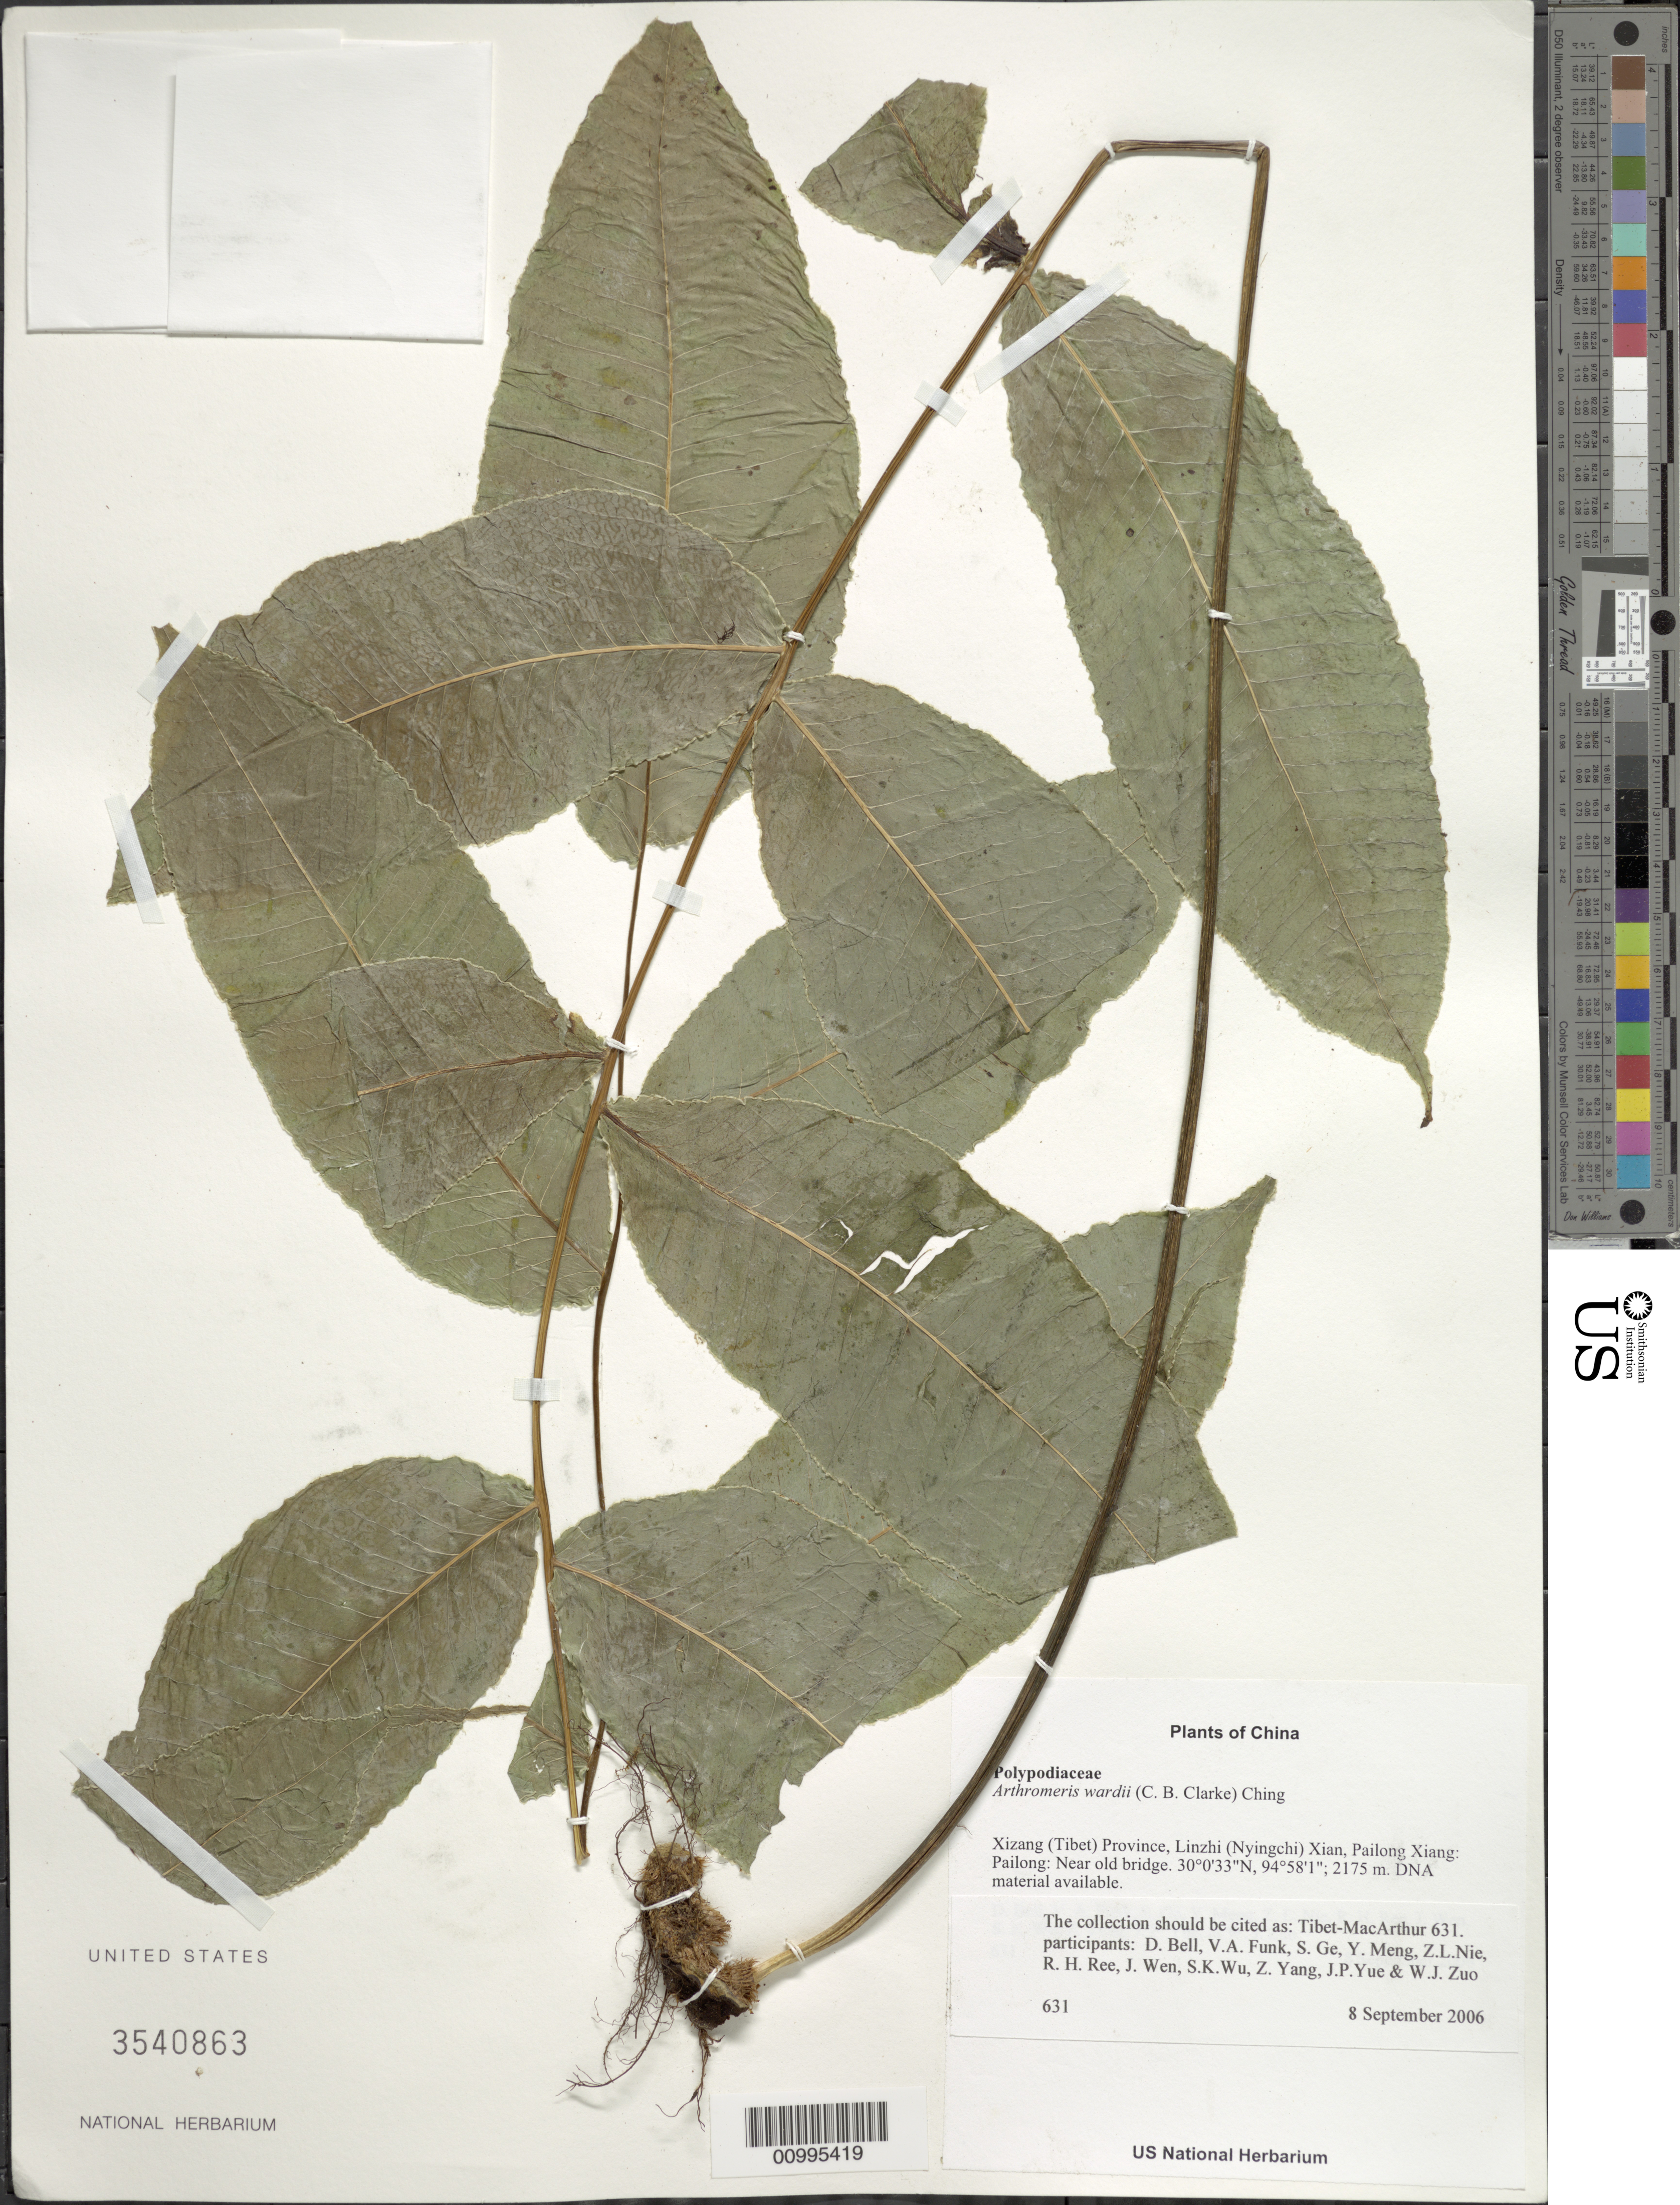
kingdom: Plantae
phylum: Tracheophyta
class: Polypodiopsida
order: Polypodiales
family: Polypodiaceae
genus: Arthromeris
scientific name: Arthromeris wardii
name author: (C.B. Clarke) Ching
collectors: Tibet-MacArthur, D. A. Bell, V. Funk, S. Ge, Y. Meng, Z. Nie, R. Ree, J. Wen, S. K. Wu, Z. Yang, J. Yue & W. Zuo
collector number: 631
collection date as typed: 08 Sep 2006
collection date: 2006-09-08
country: China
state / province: Xizang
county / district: Linzhi (Nyingchi) Xian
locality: Pailong Xiang: Pailong. Near old bridge.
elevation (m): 2175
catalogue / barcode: US 3540863